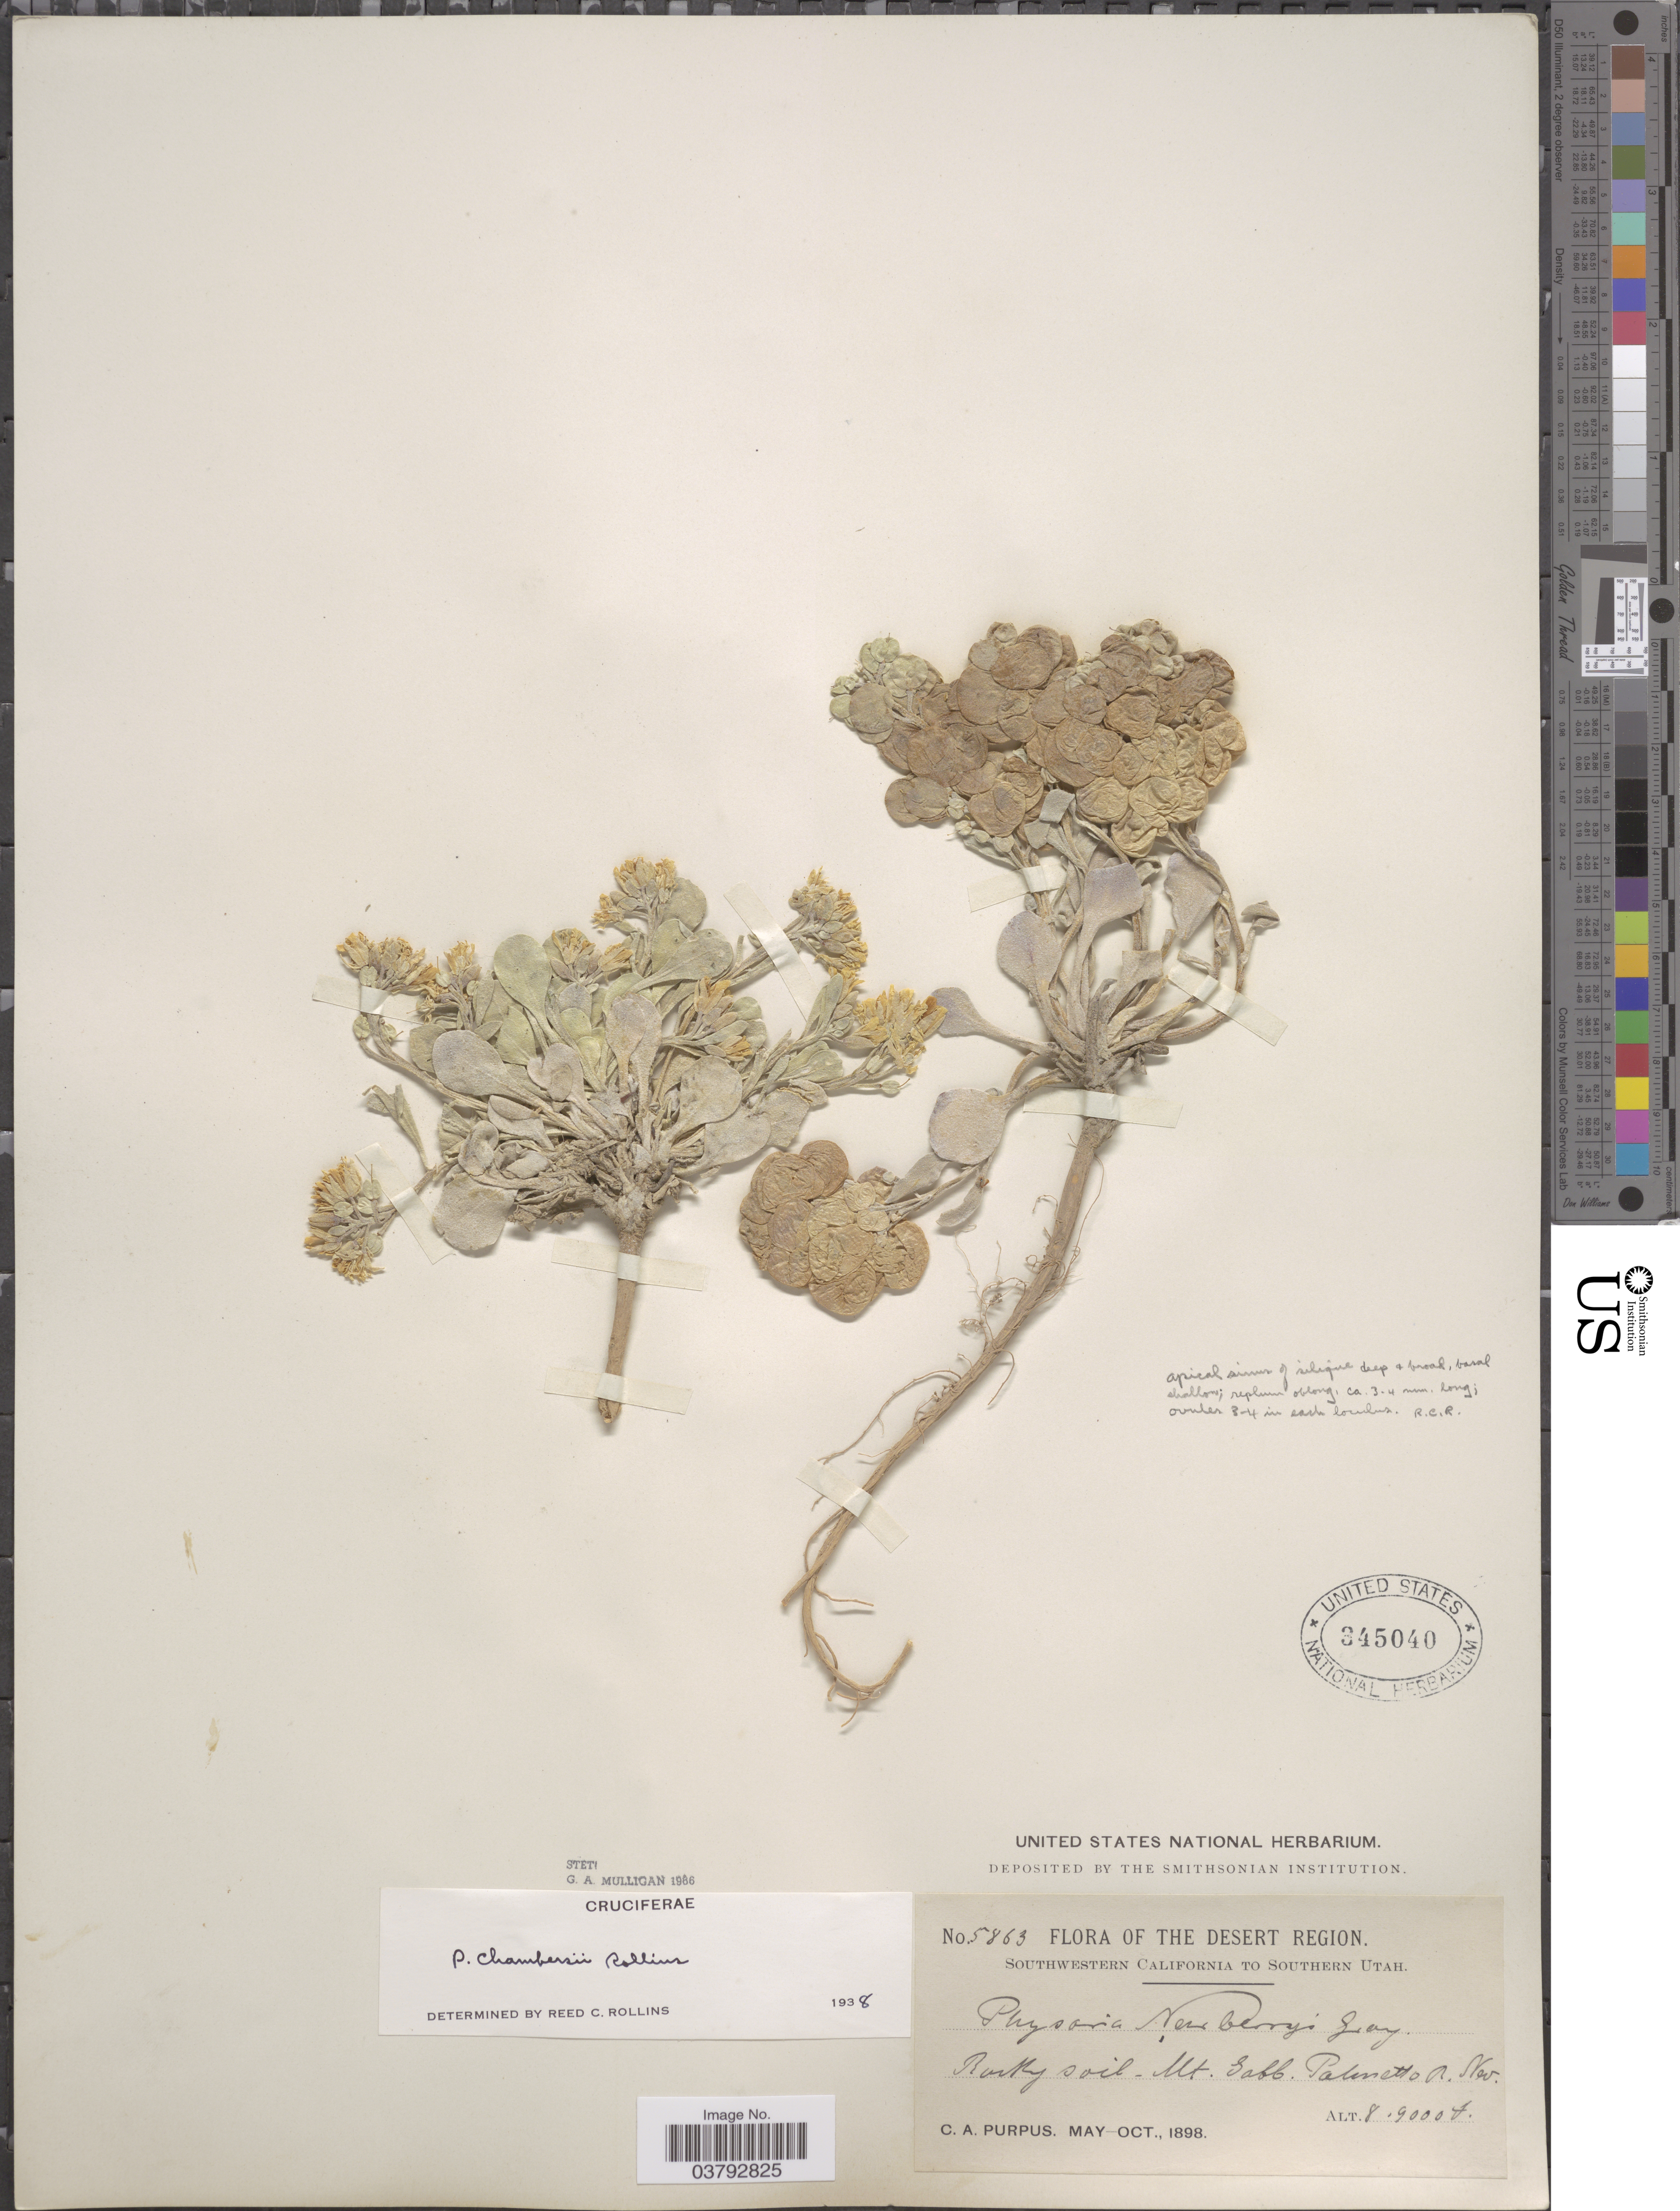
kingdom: Plantae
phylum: Tracheophyta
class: Magnoliopsida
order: Brassicales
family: Brassicaceae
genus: Physaria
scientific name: Physaria chambersii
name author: Rollins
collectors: C. A. Purpus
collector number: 5863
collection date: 1898-05/1898-10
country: United States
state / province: Nevada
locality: The Desert Region. Rocky soil - Mt. Sabb. Palmetto Riv.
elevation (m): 2438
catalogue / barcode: US 345040